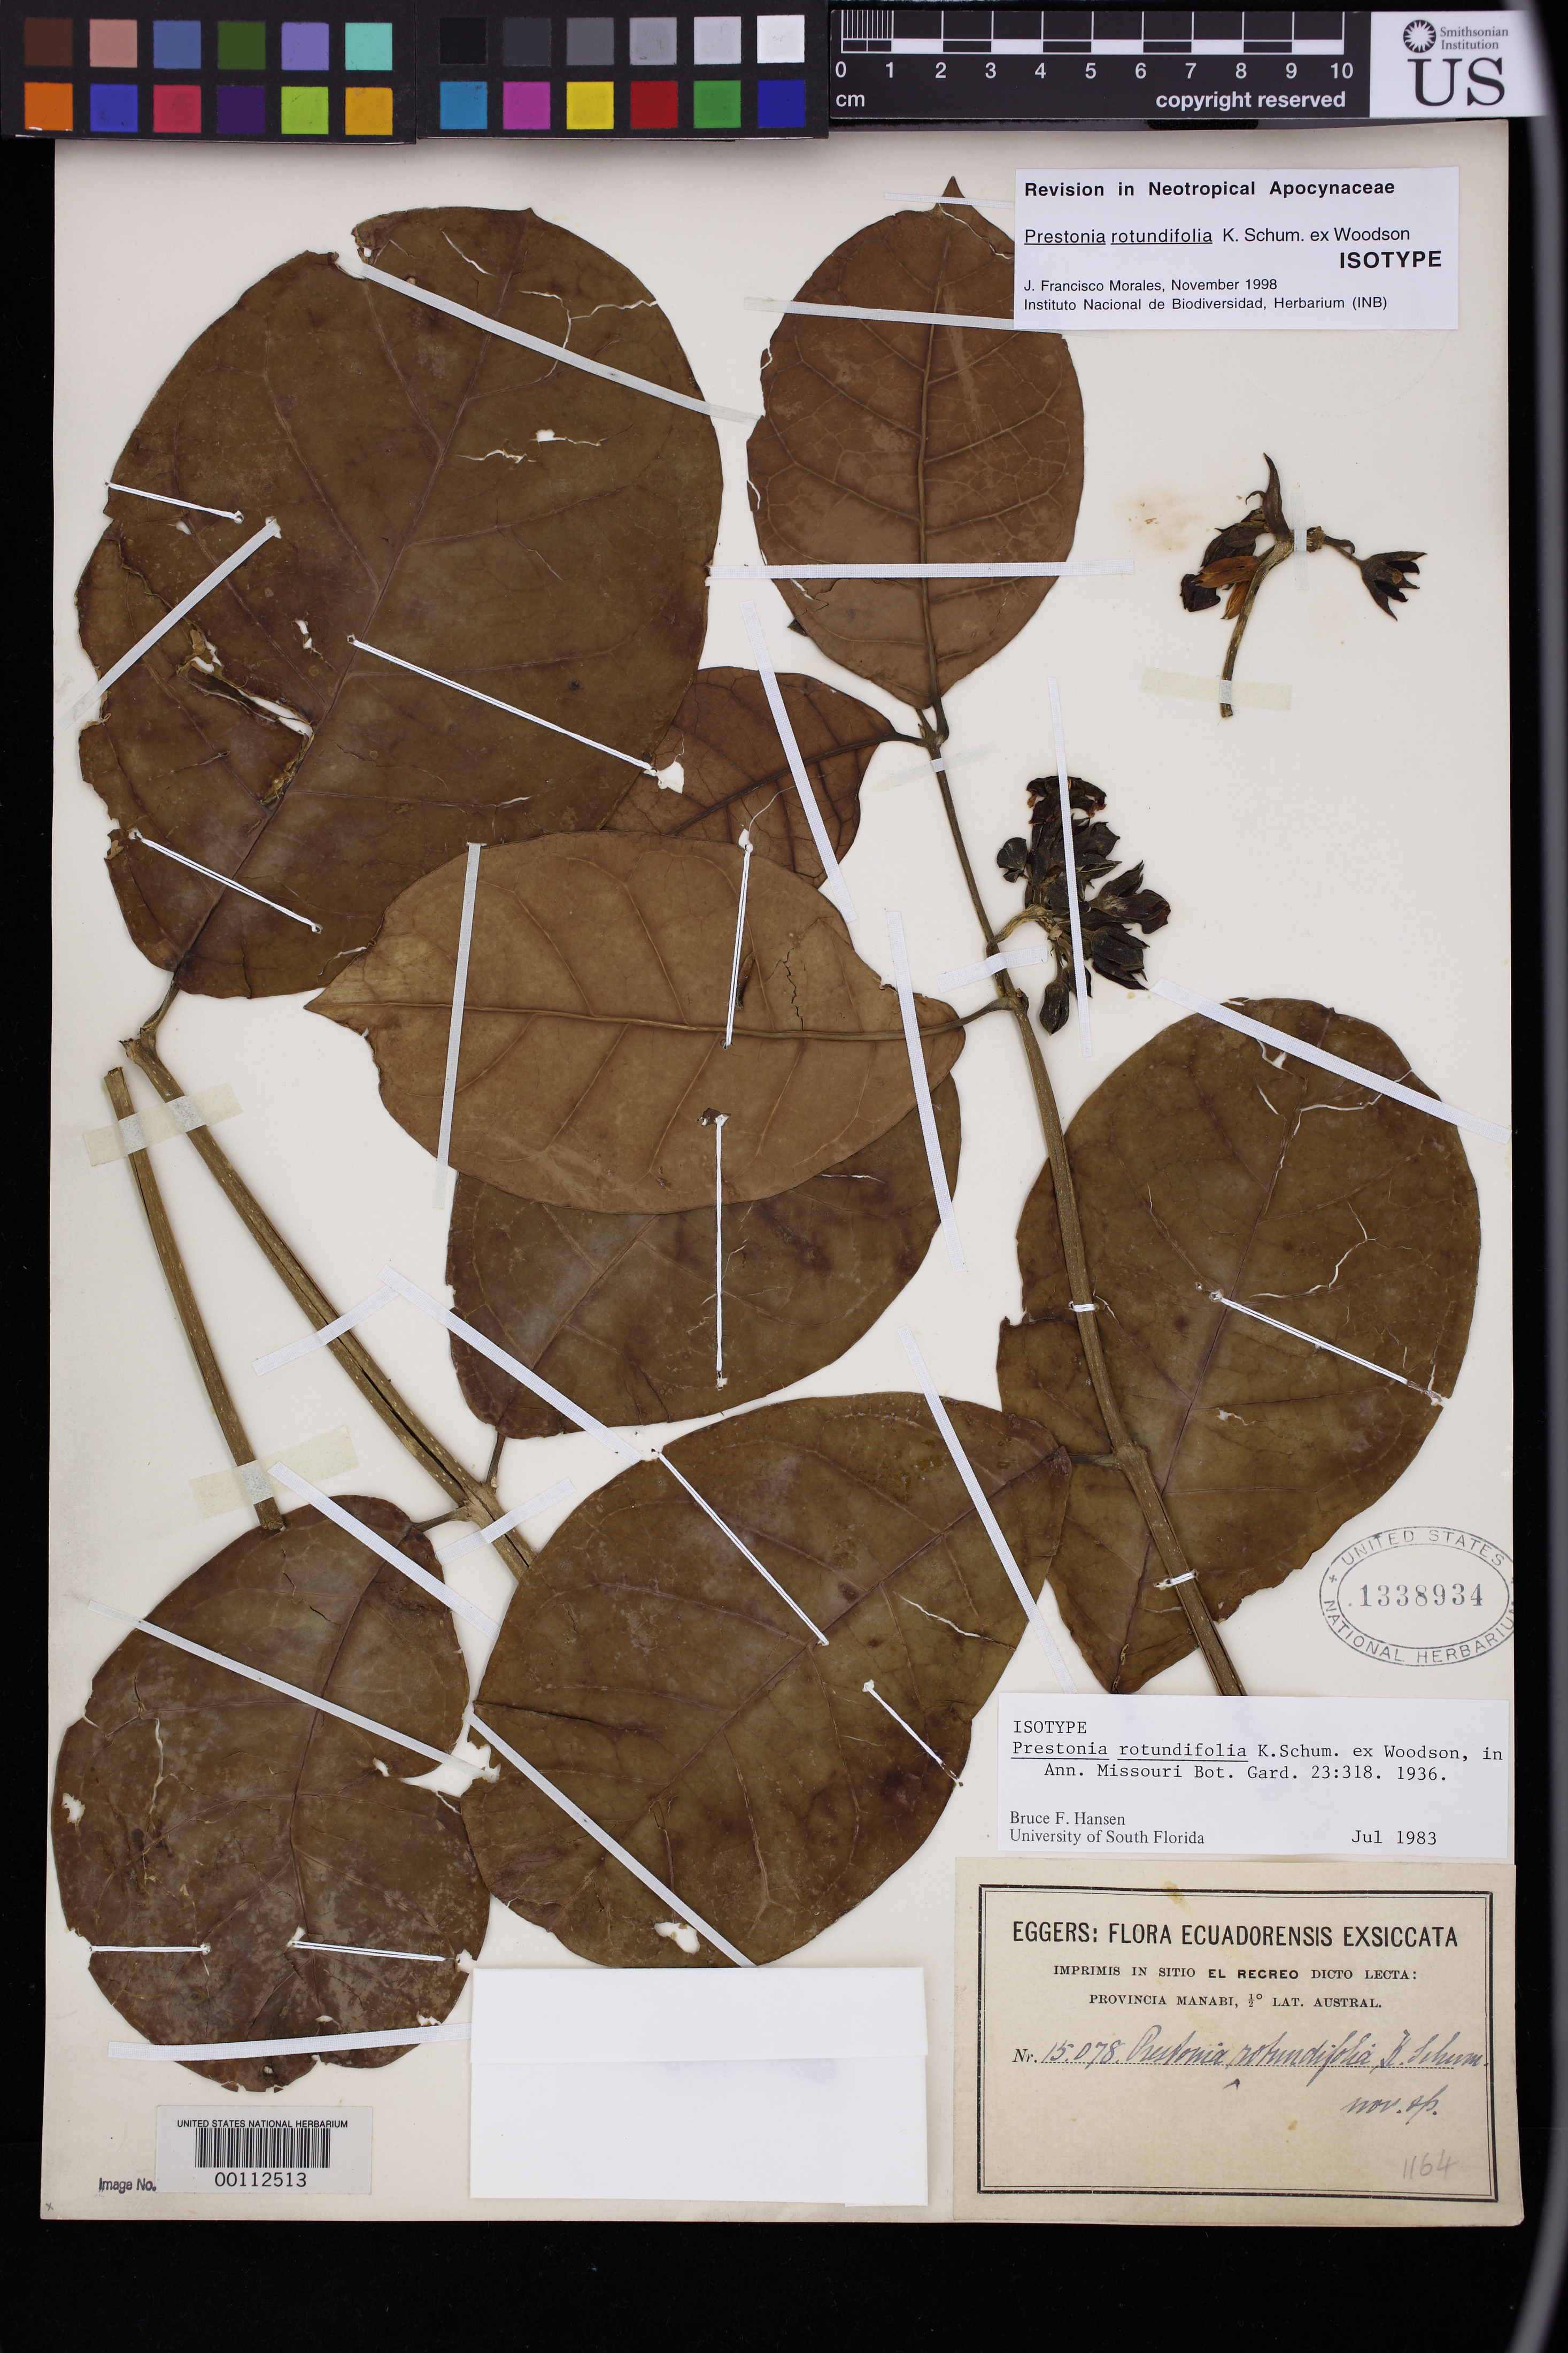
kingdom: Plantae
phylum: Tracheophyta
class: Magnoliopsida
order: Gentianales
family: Apocynaceae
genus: Prestonia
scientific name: Prestonia rotundifolia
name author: K. Schum. ex Woodson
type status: Isotype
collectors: H. F. A. von Eggers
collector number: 15078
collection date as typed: Aug 1893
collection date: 1893-08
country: Ecuador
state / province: Manabí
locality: El Recreo.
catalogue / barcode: US 1338934